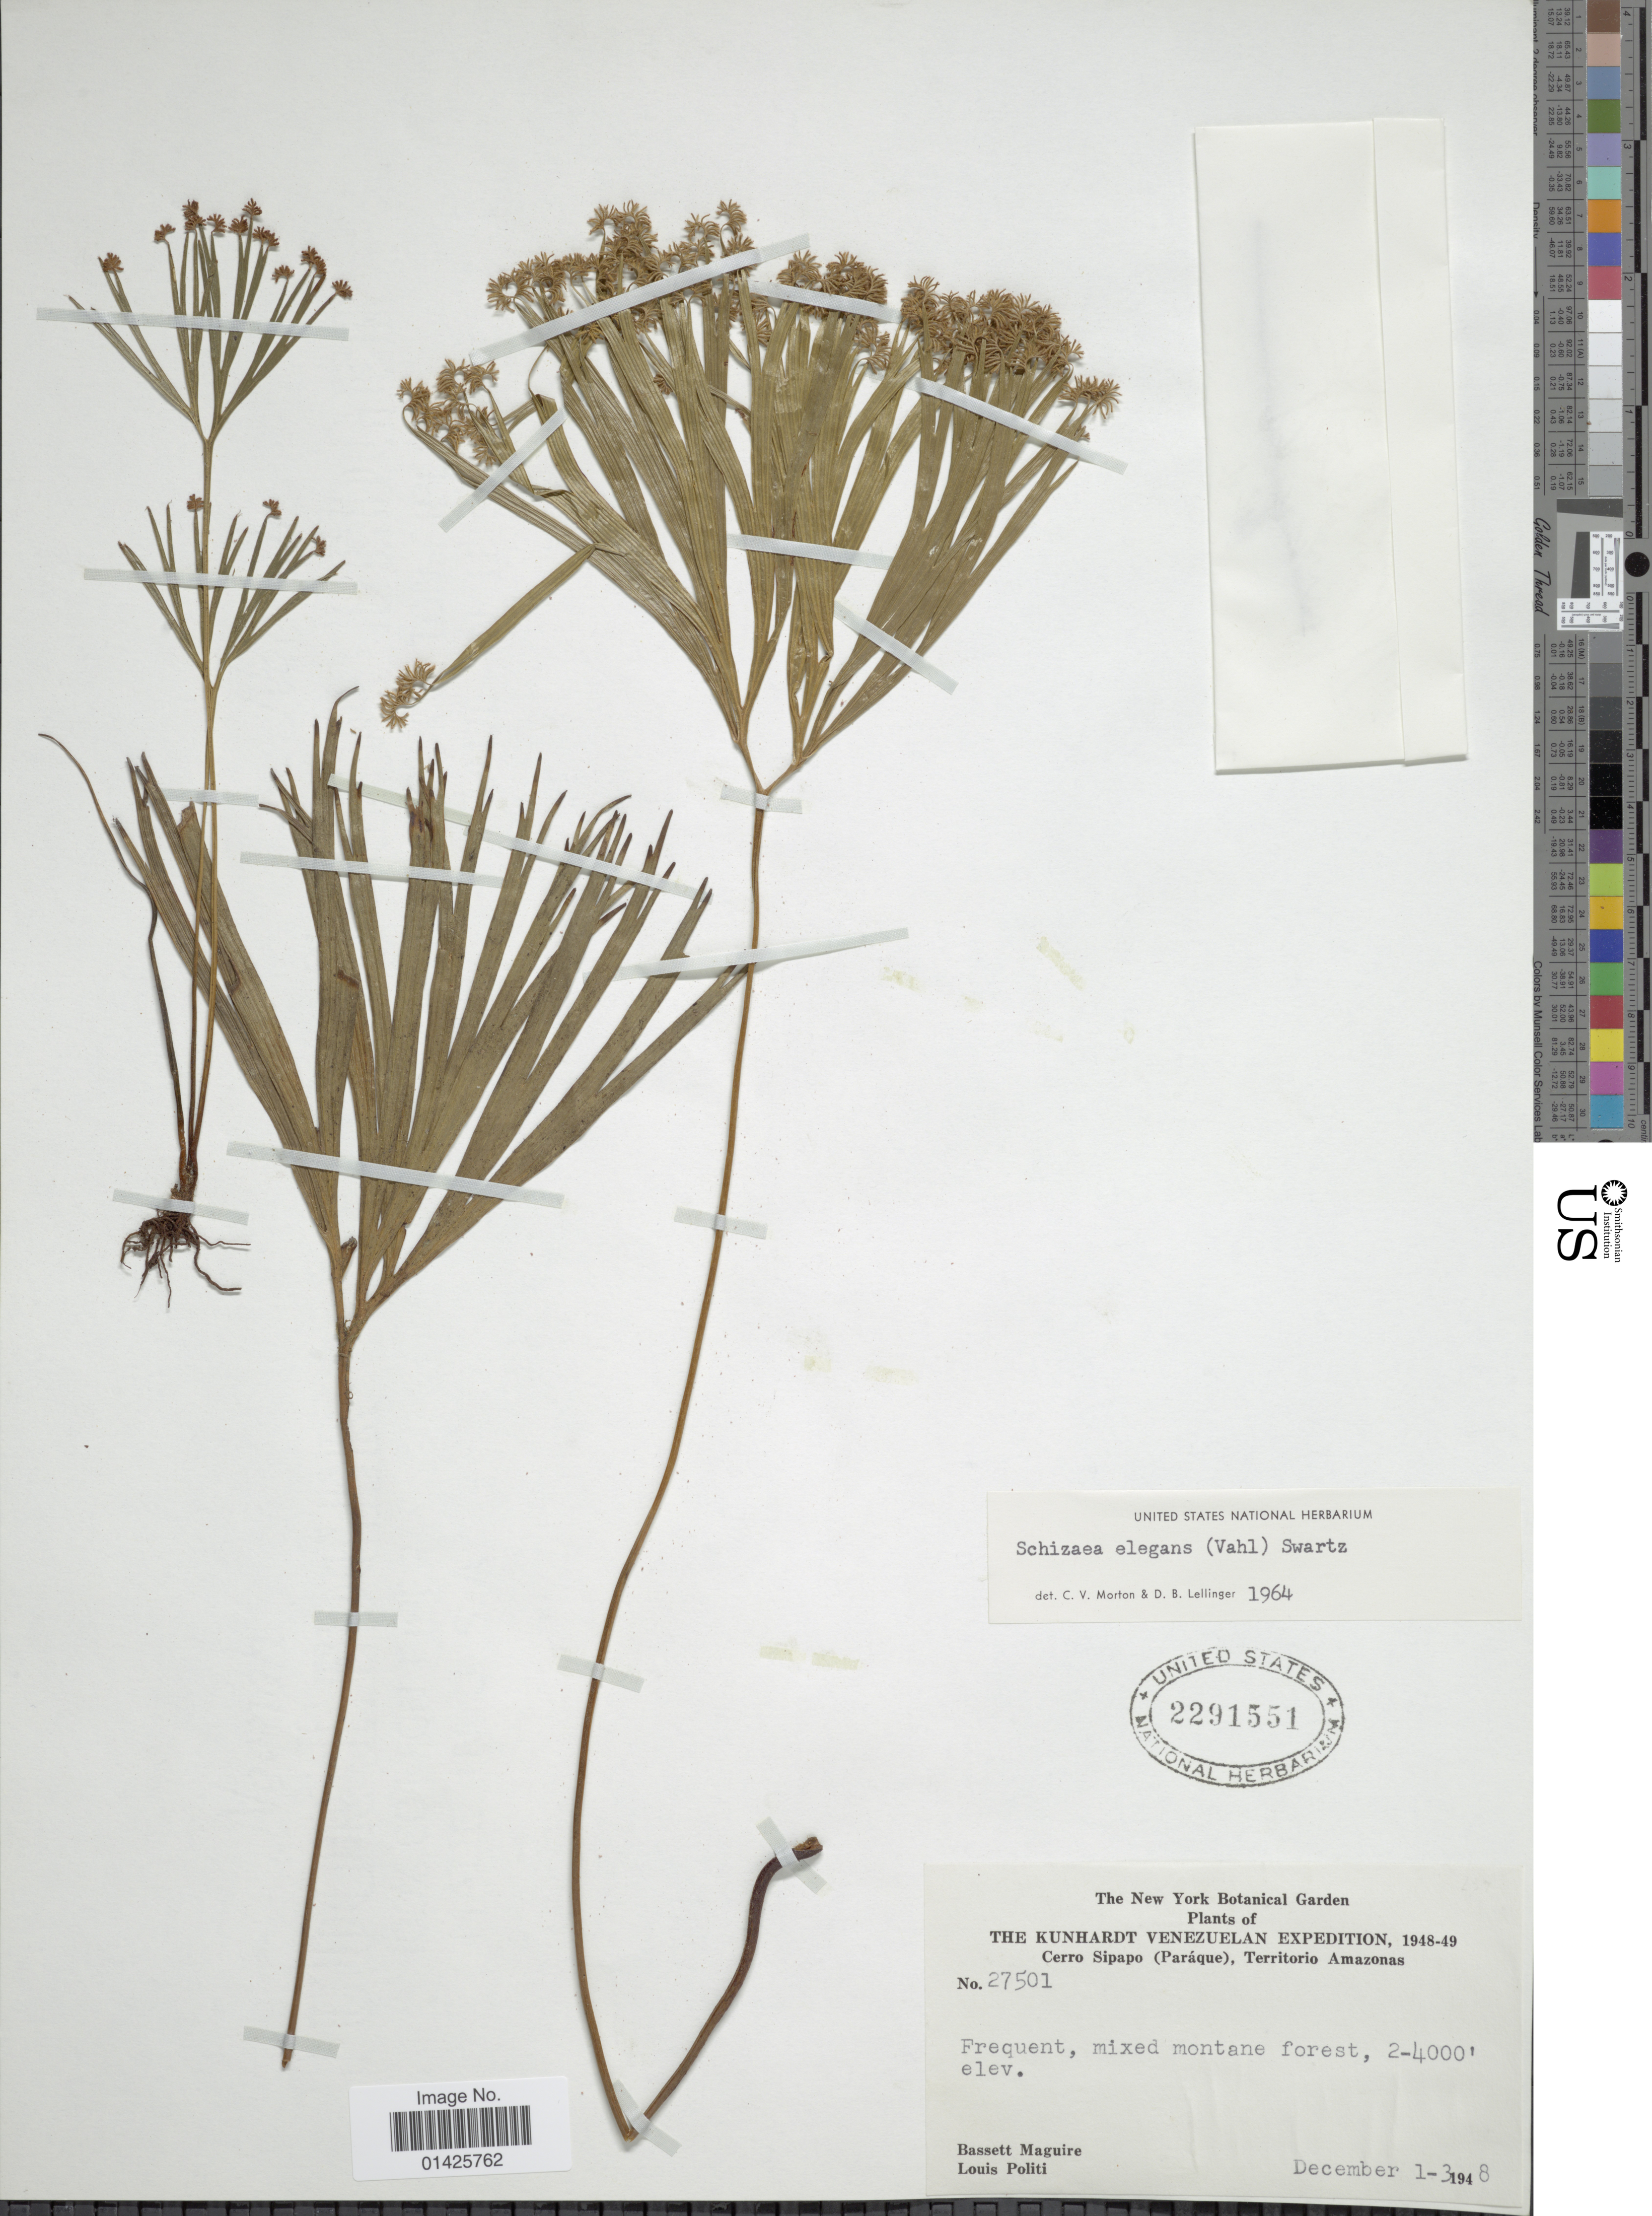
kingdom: Plantae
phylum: Tracheophyta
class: Polypodiopsida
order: Schizaeales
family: Schizaeaceae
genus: Schizaea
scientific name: Schizaea elegans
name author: (Vahl) Sw.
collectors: B. Maguire & L. Politi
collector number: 27501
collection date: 1948-12-01/1948-12-03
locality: Cerro Sipapo (Paraque), Frequent, mixed montane forest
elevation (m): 610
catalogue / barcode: US 2291551